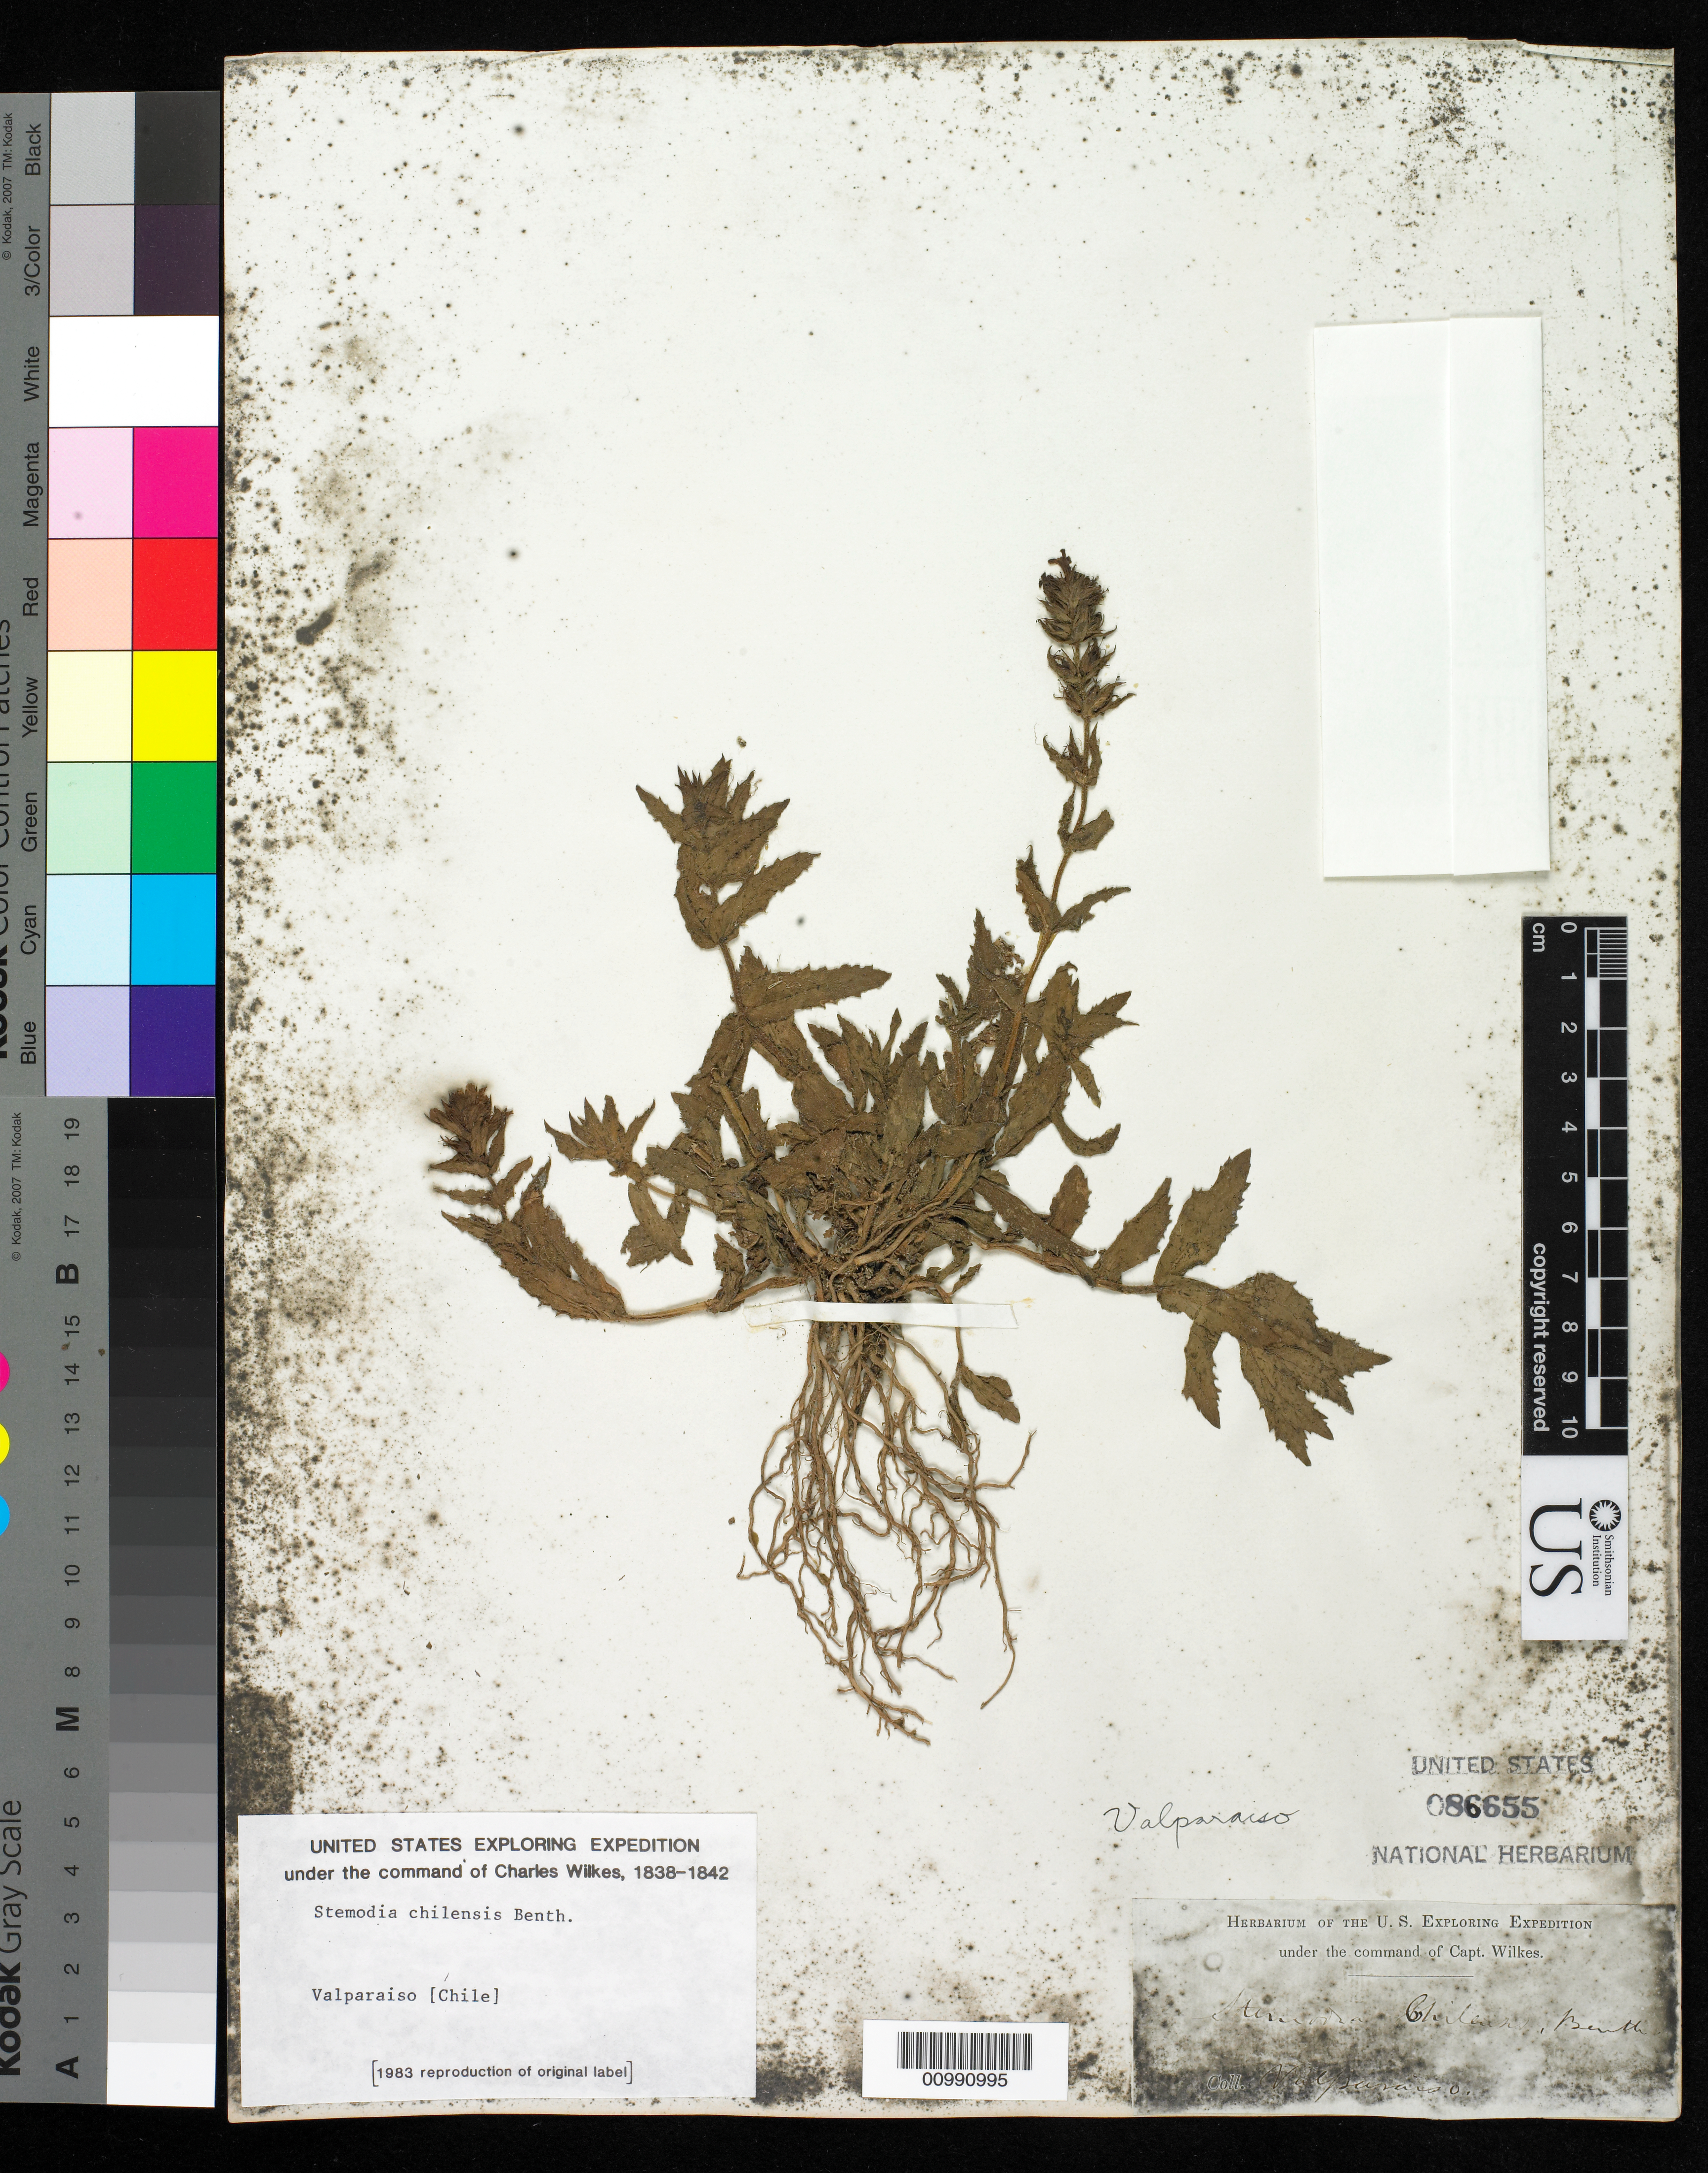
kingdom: Plantae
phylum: Tracheophyta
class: Magnoliopsida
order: Lamiales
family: Plantaginaceae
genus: Stemodia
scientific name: Stemodia durantifolia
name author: (L.) Sw.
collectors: Wilkes Explor. Exped.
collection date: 1838/1842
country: Chile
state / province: Valparaíso (V)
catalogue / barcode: US 86655